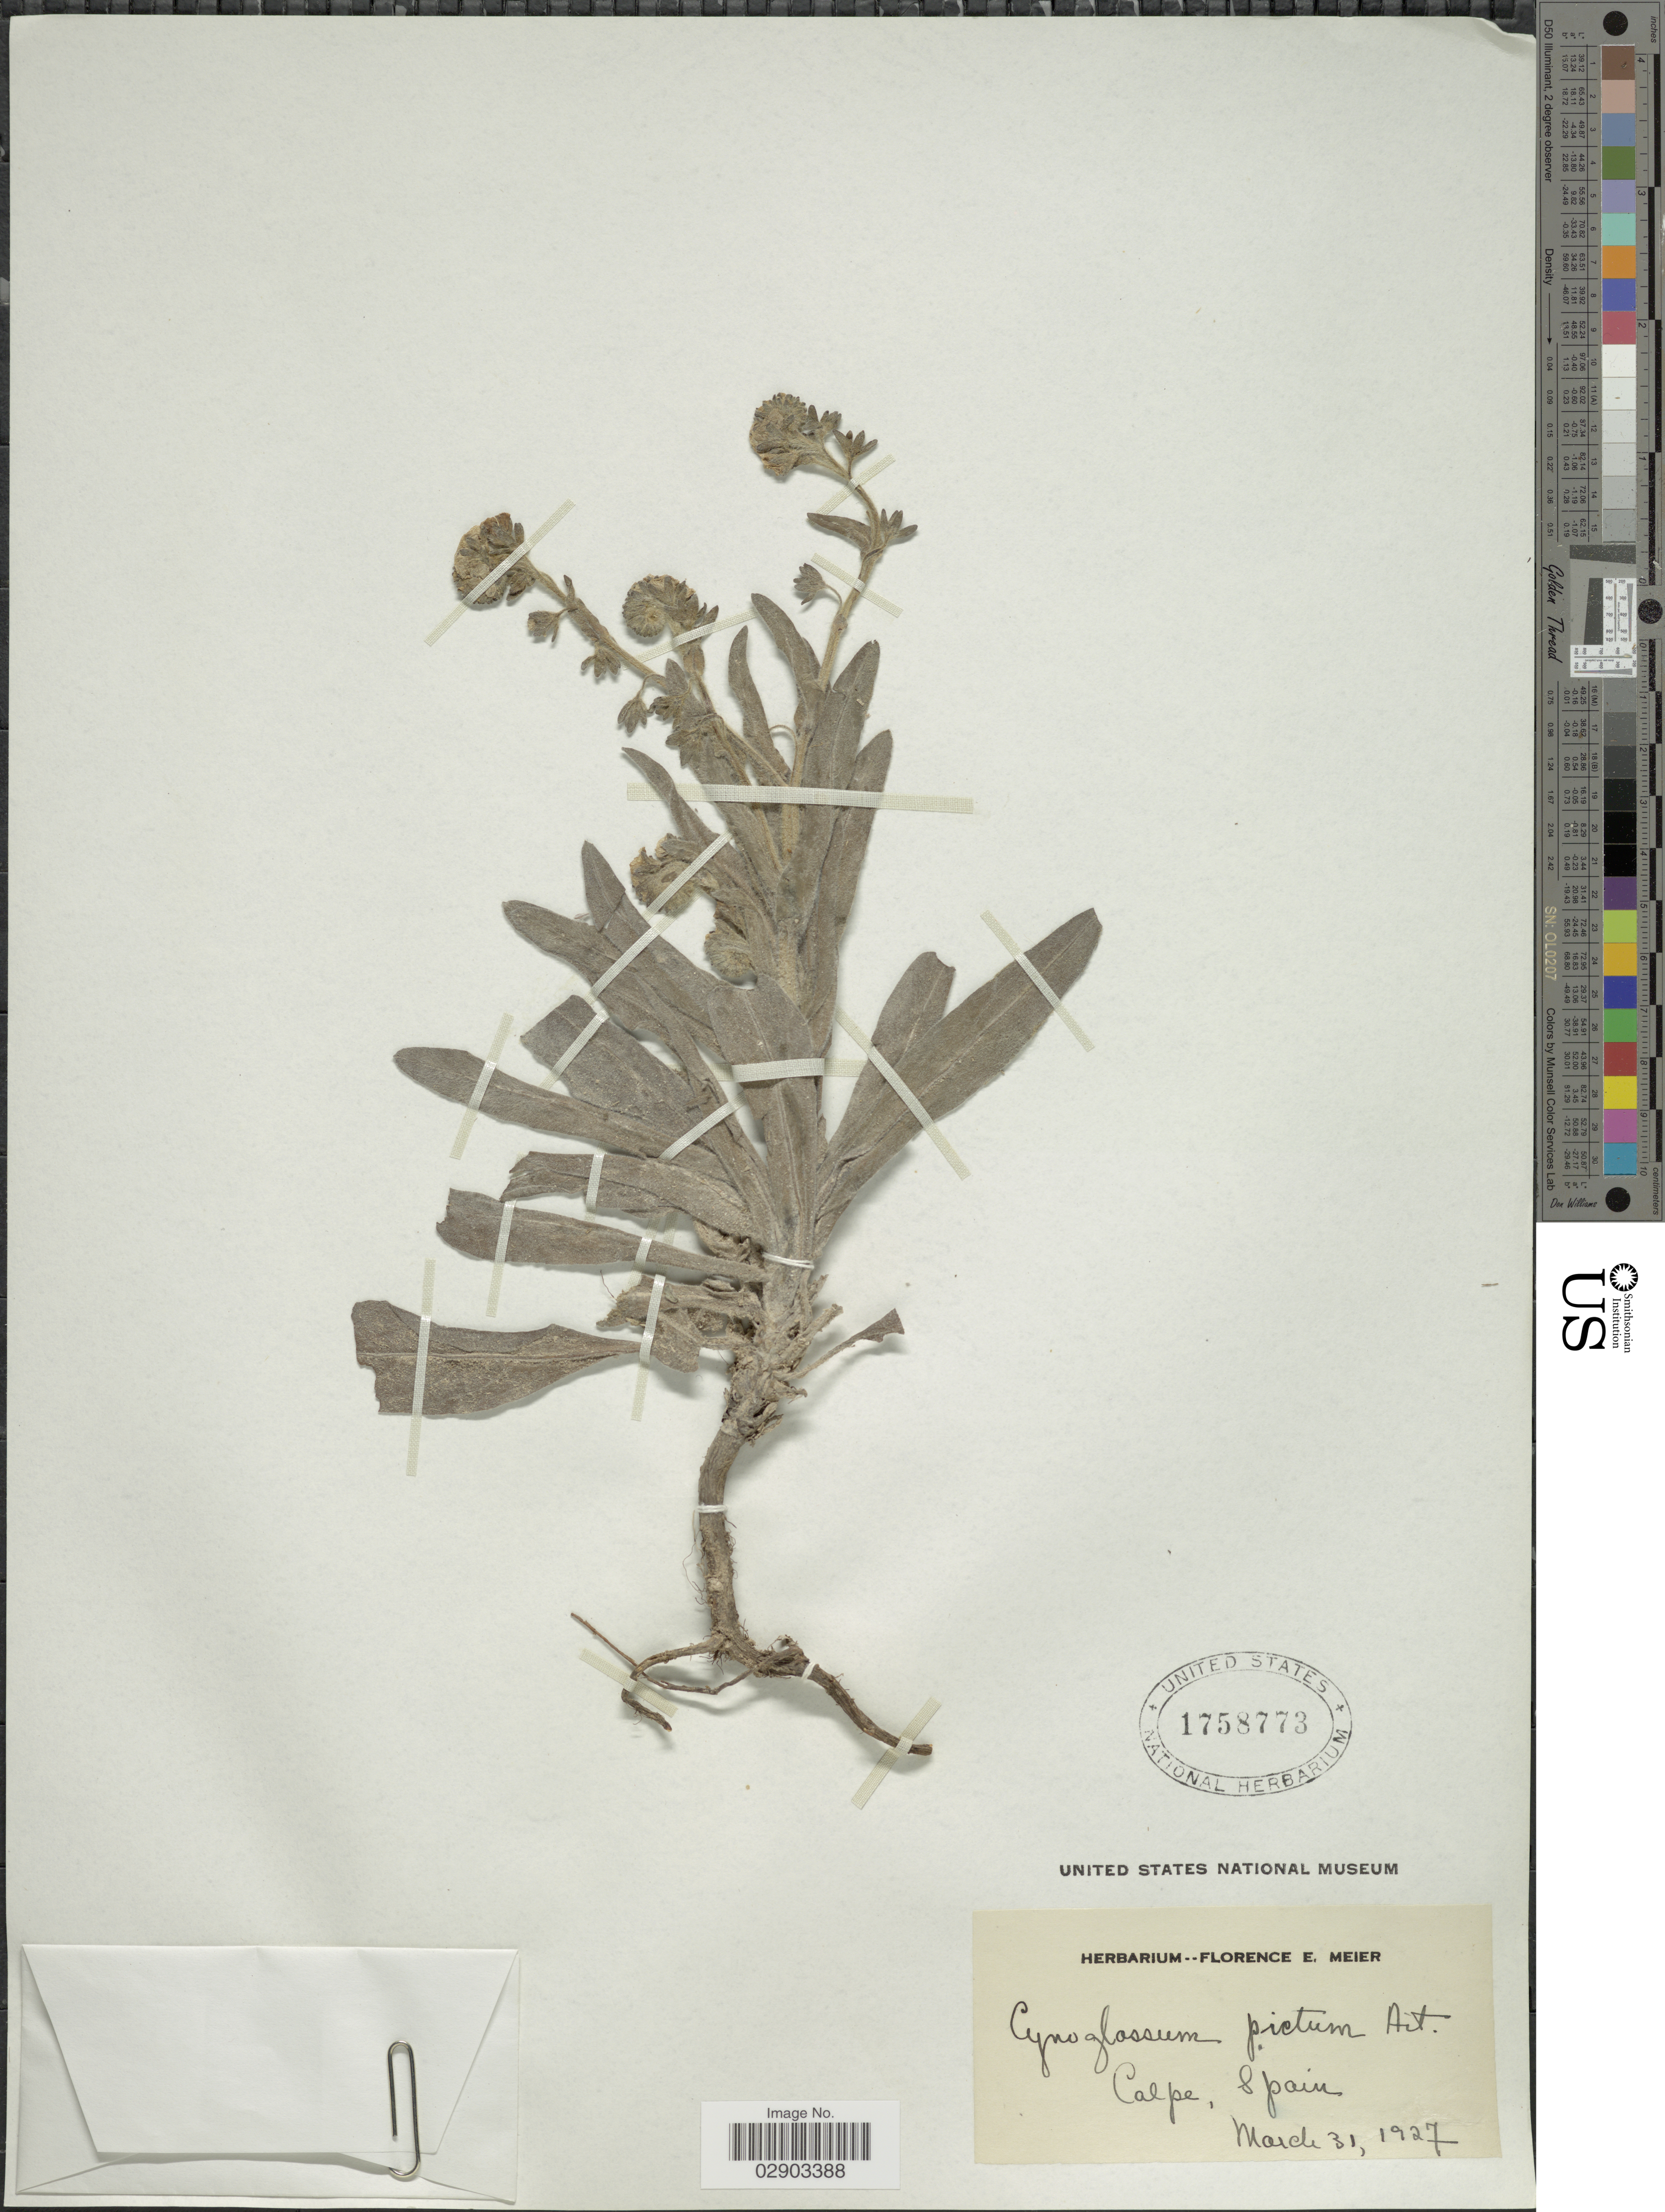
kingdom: Plantae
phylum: Tracheophyta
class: Magnoliopsida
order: Boraginales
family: Boraginaceae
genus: Cynoglossum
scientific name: Cynoglossum creticum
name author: Mill.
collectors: ex herb. Florence E. Meier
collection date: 1927-03-31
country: Spain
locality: Calpe.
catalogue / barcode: US 1758773